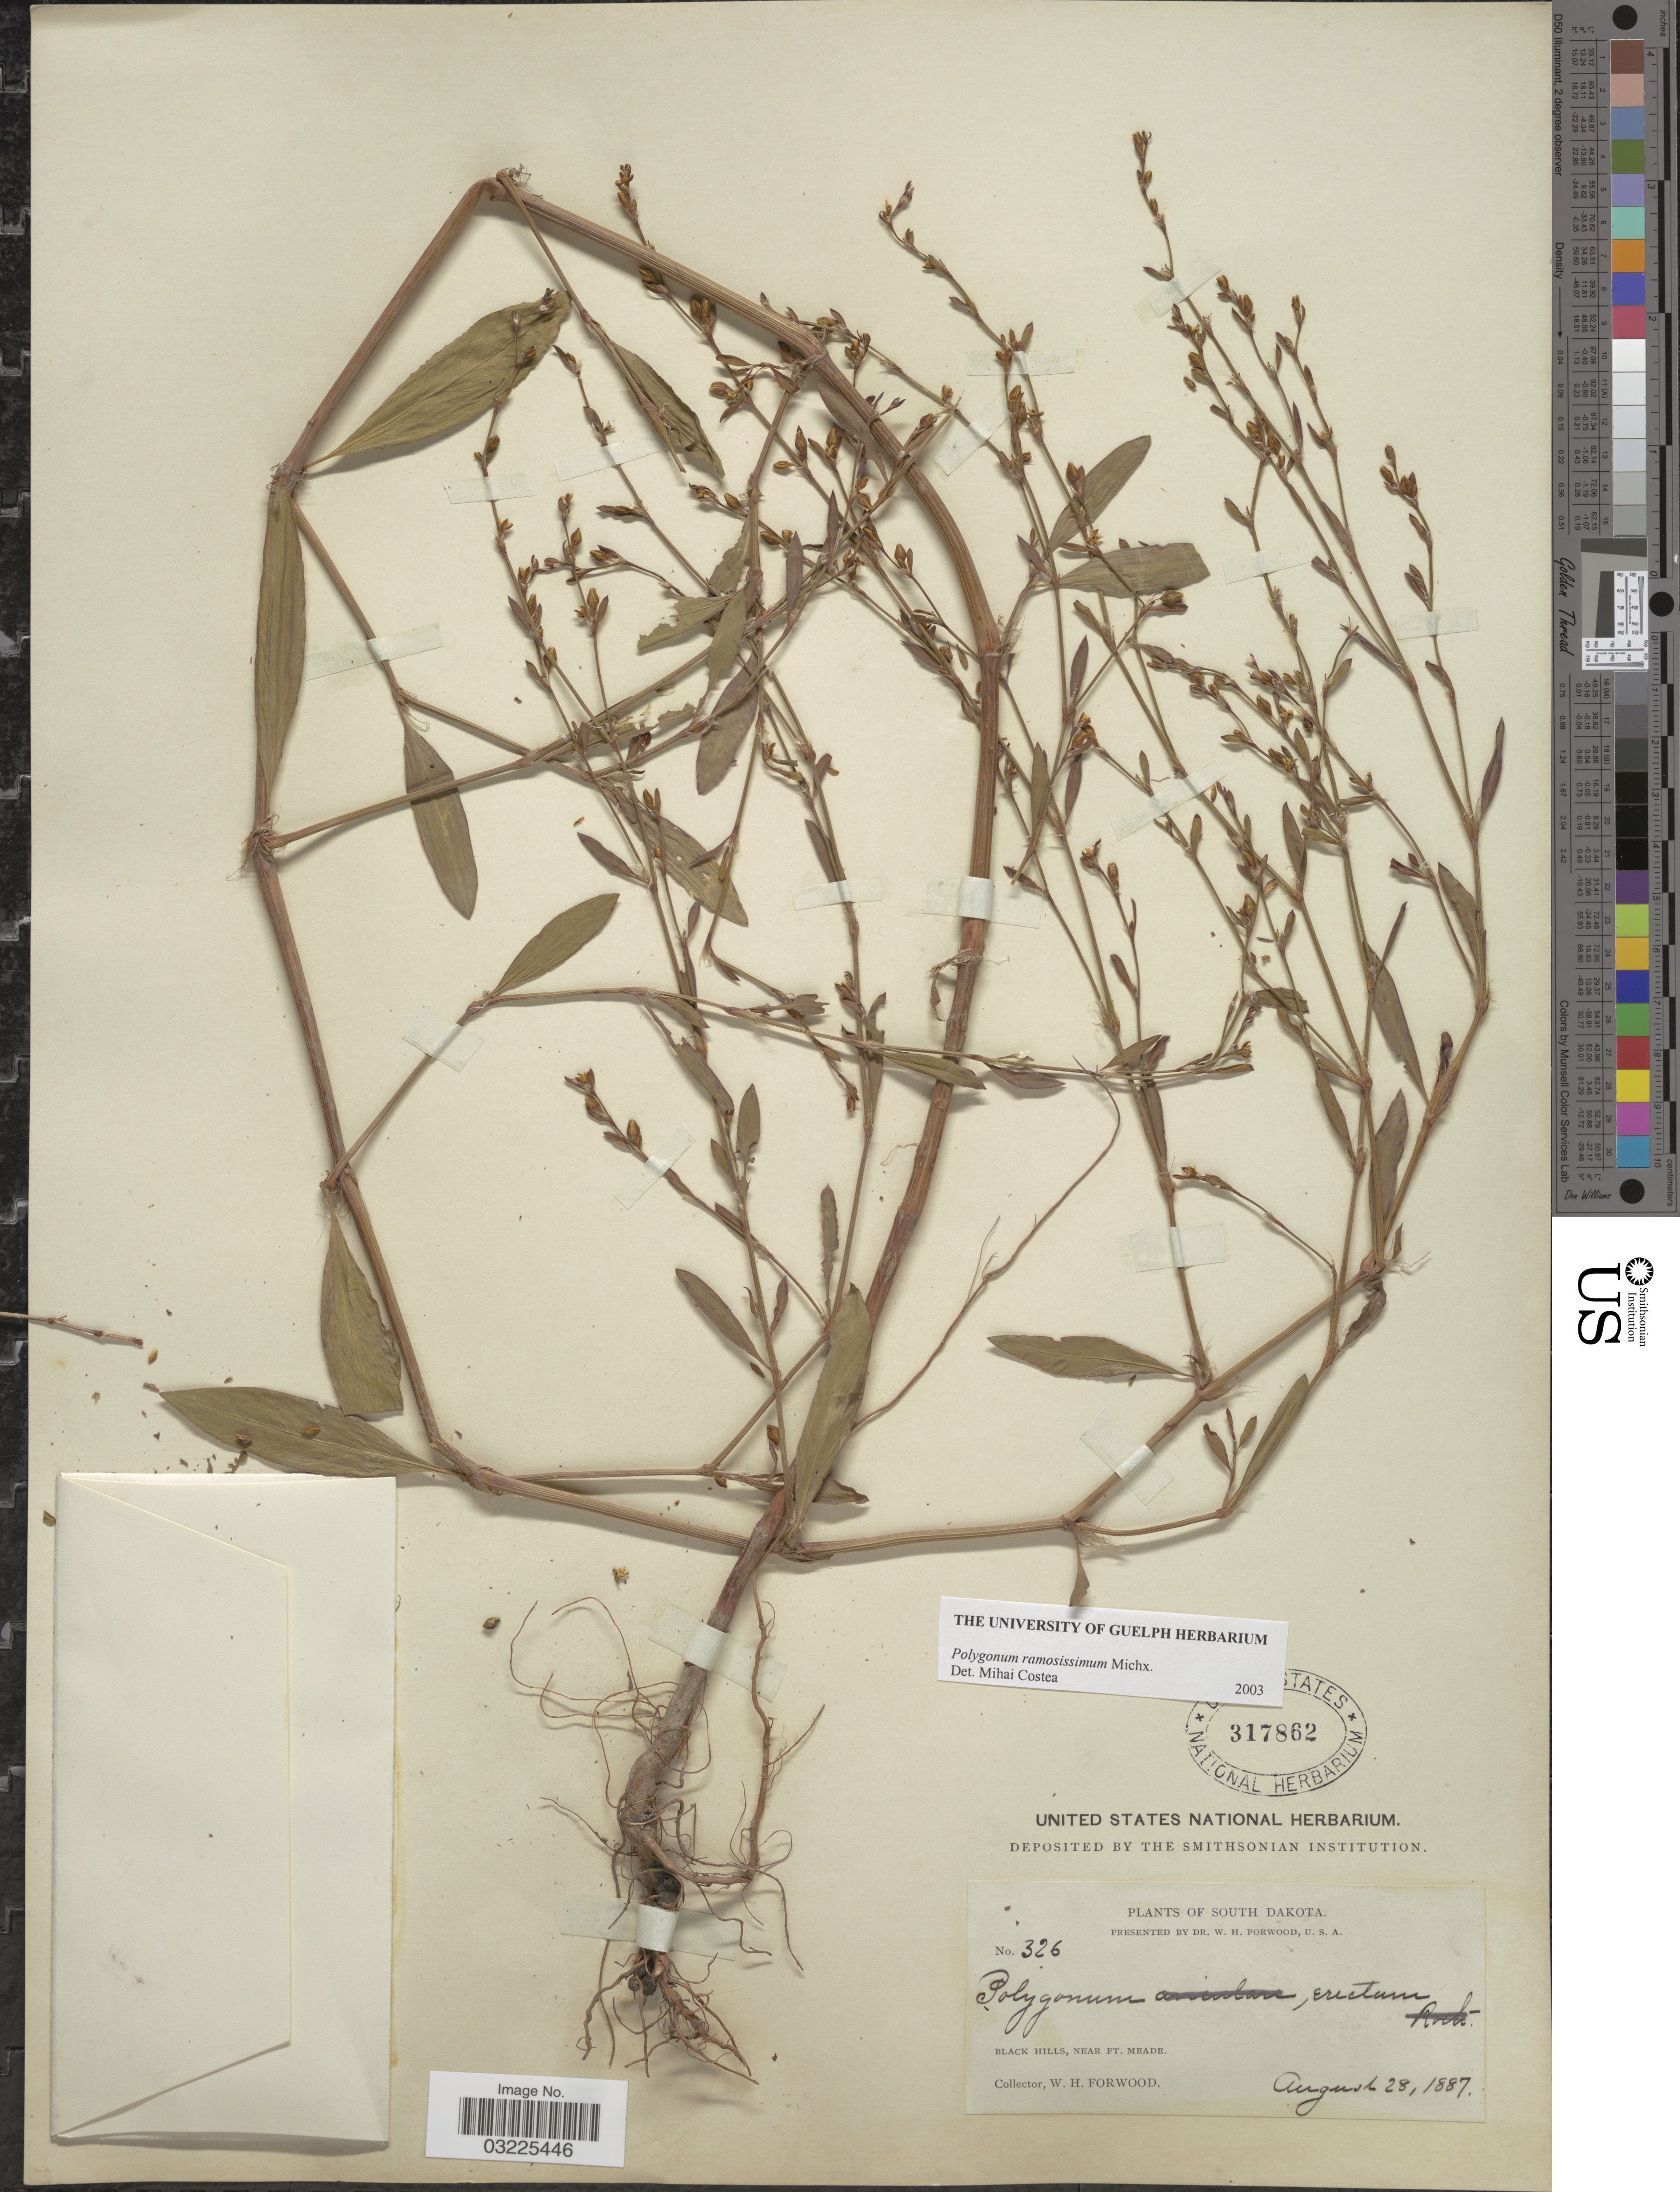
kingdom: Plantae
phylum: Tracheophyta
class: Magnoliopsida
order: Caryophyllales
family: Polygonaceae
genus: Polygonum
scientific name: Polygonum ramosissimum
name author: Michx.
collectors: W. Forwood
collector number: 326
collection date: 1887-08-28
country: United States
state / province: South Dakota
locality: Black Hills, Near Ft. Meade.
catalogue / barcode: US 317862